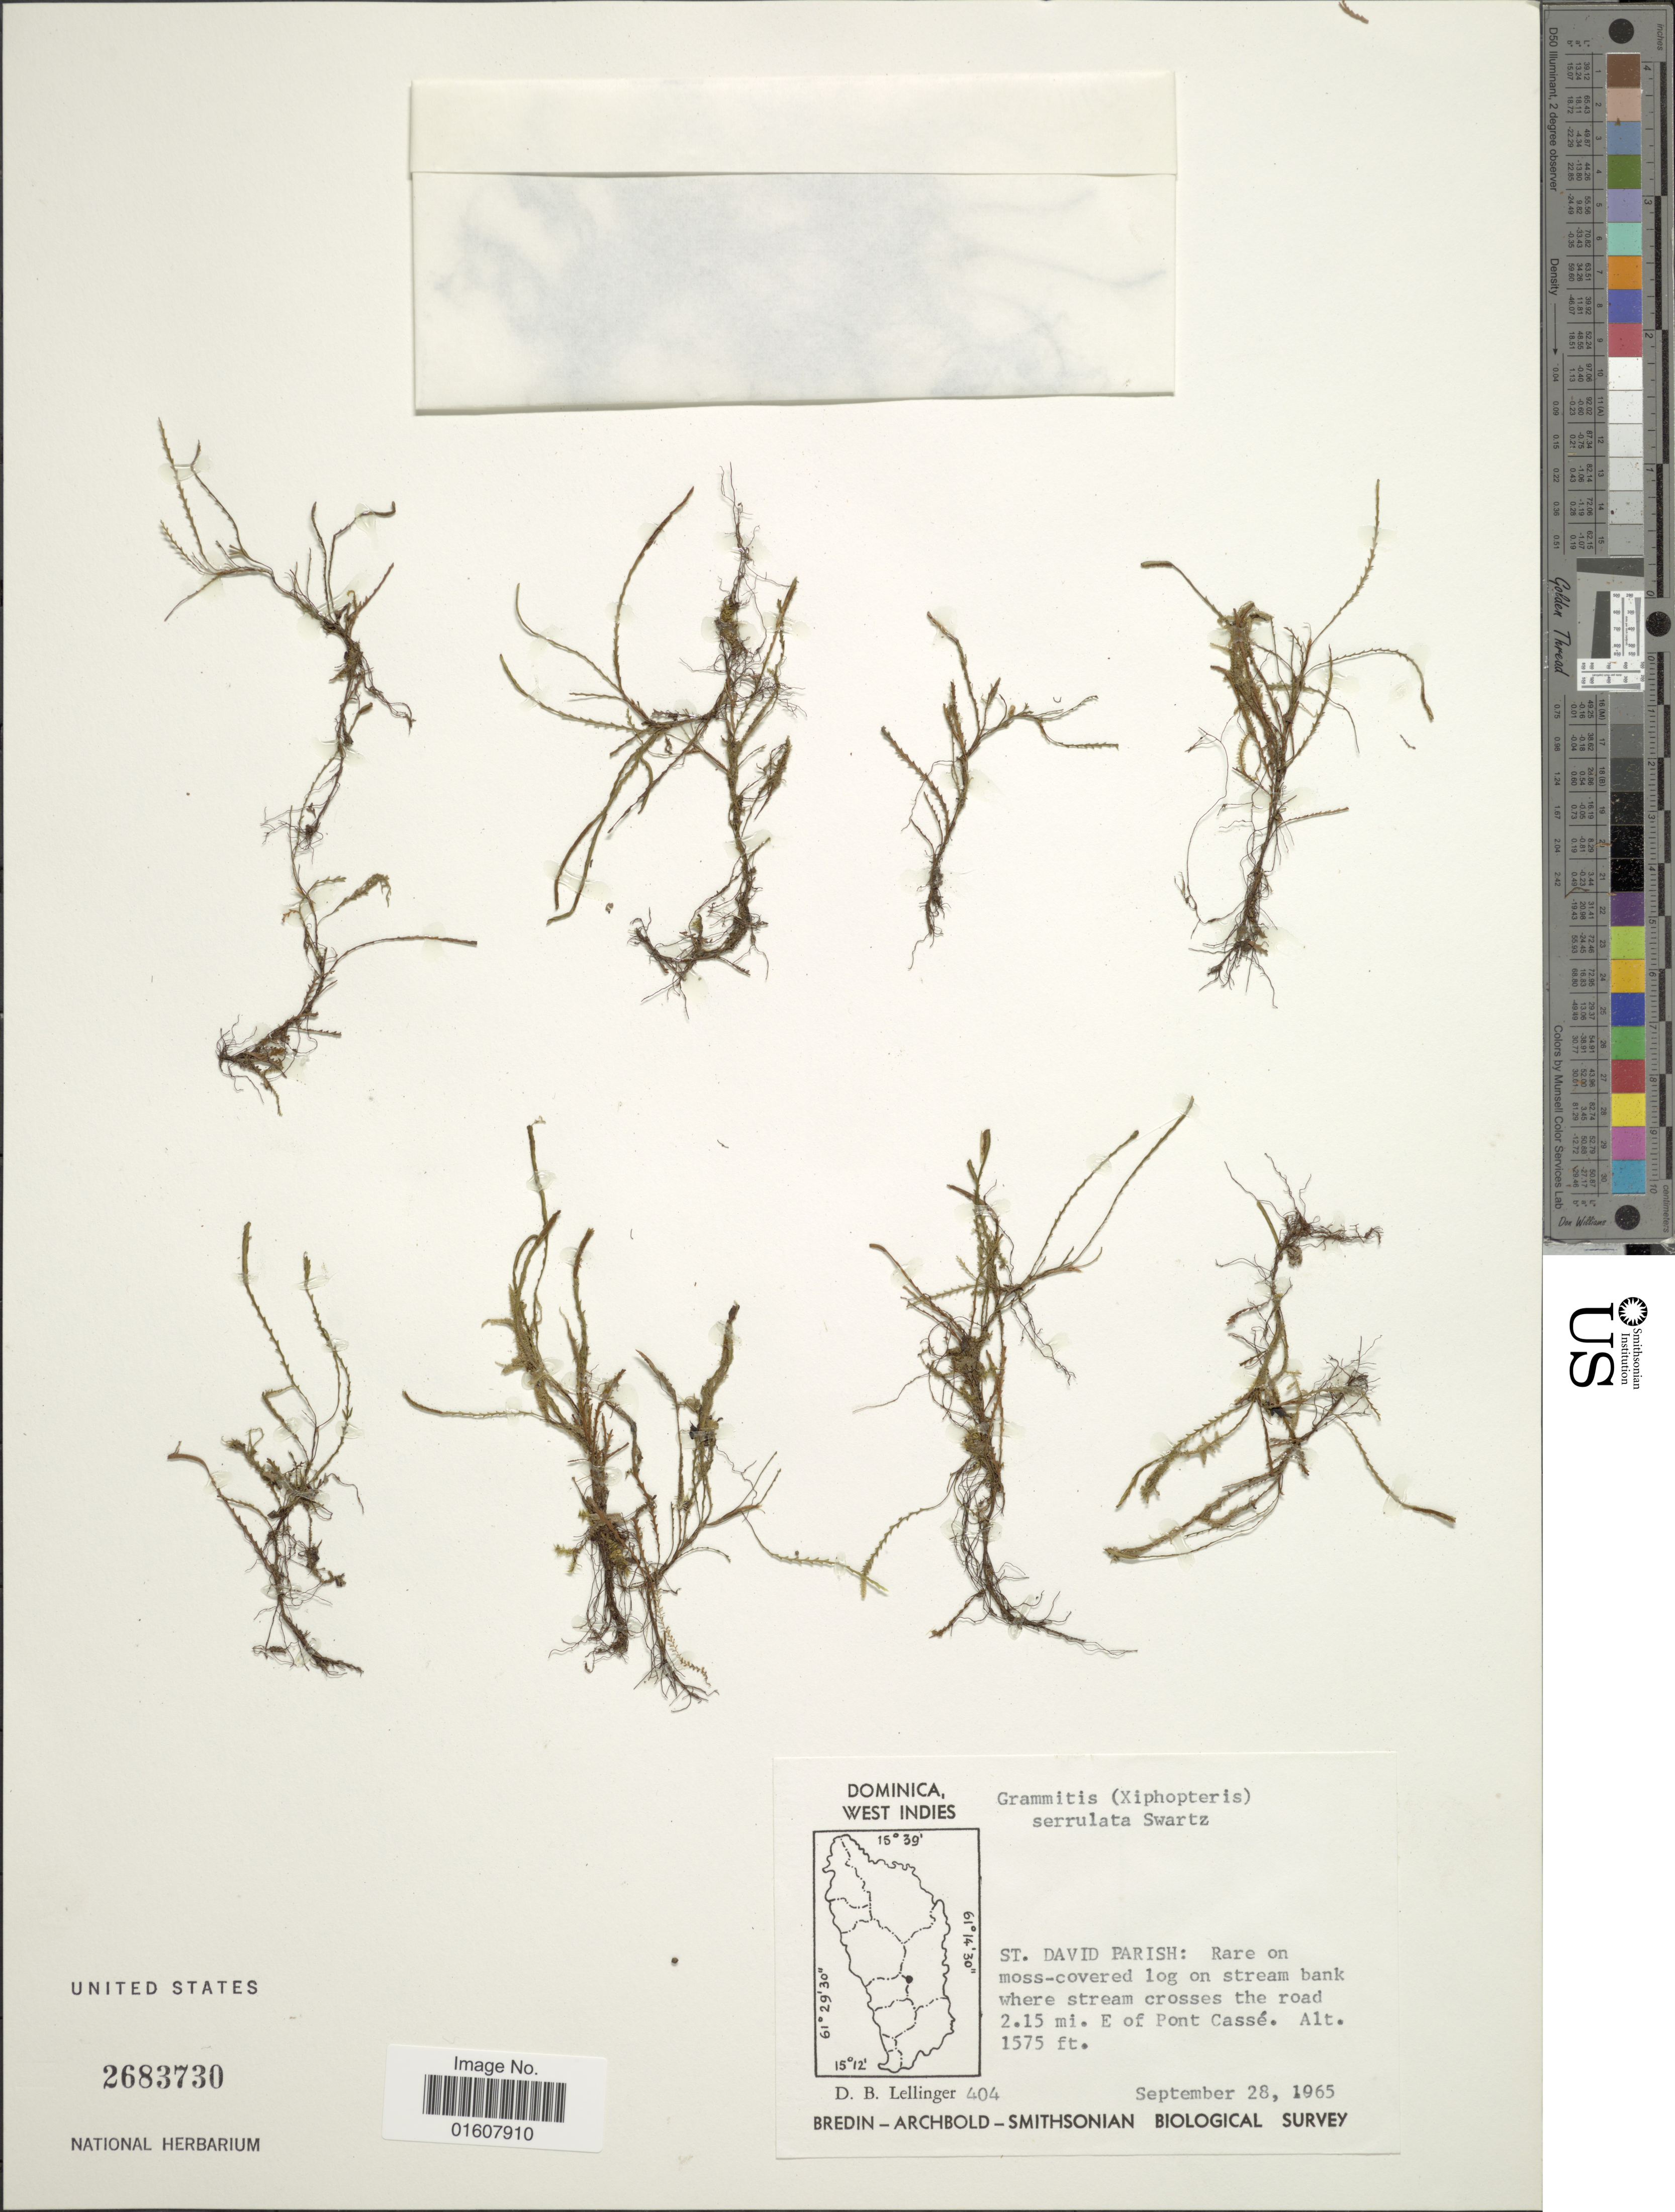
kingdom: Plantae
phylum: Tracheophyta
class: Polypodiopsida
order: Polypodiales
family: Polypodiaceae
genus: Cochlidium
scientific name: Cochlidium serrulatum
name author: (Sw.) L.E. Bishop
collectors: D. B. Lellinger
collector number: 404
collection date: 1965-09-28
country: Dominica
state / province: St. David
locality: On stream bank where stream crosses the road 2.15 mi. E of Pont Cassé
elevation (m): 480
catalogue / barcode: US 2683730